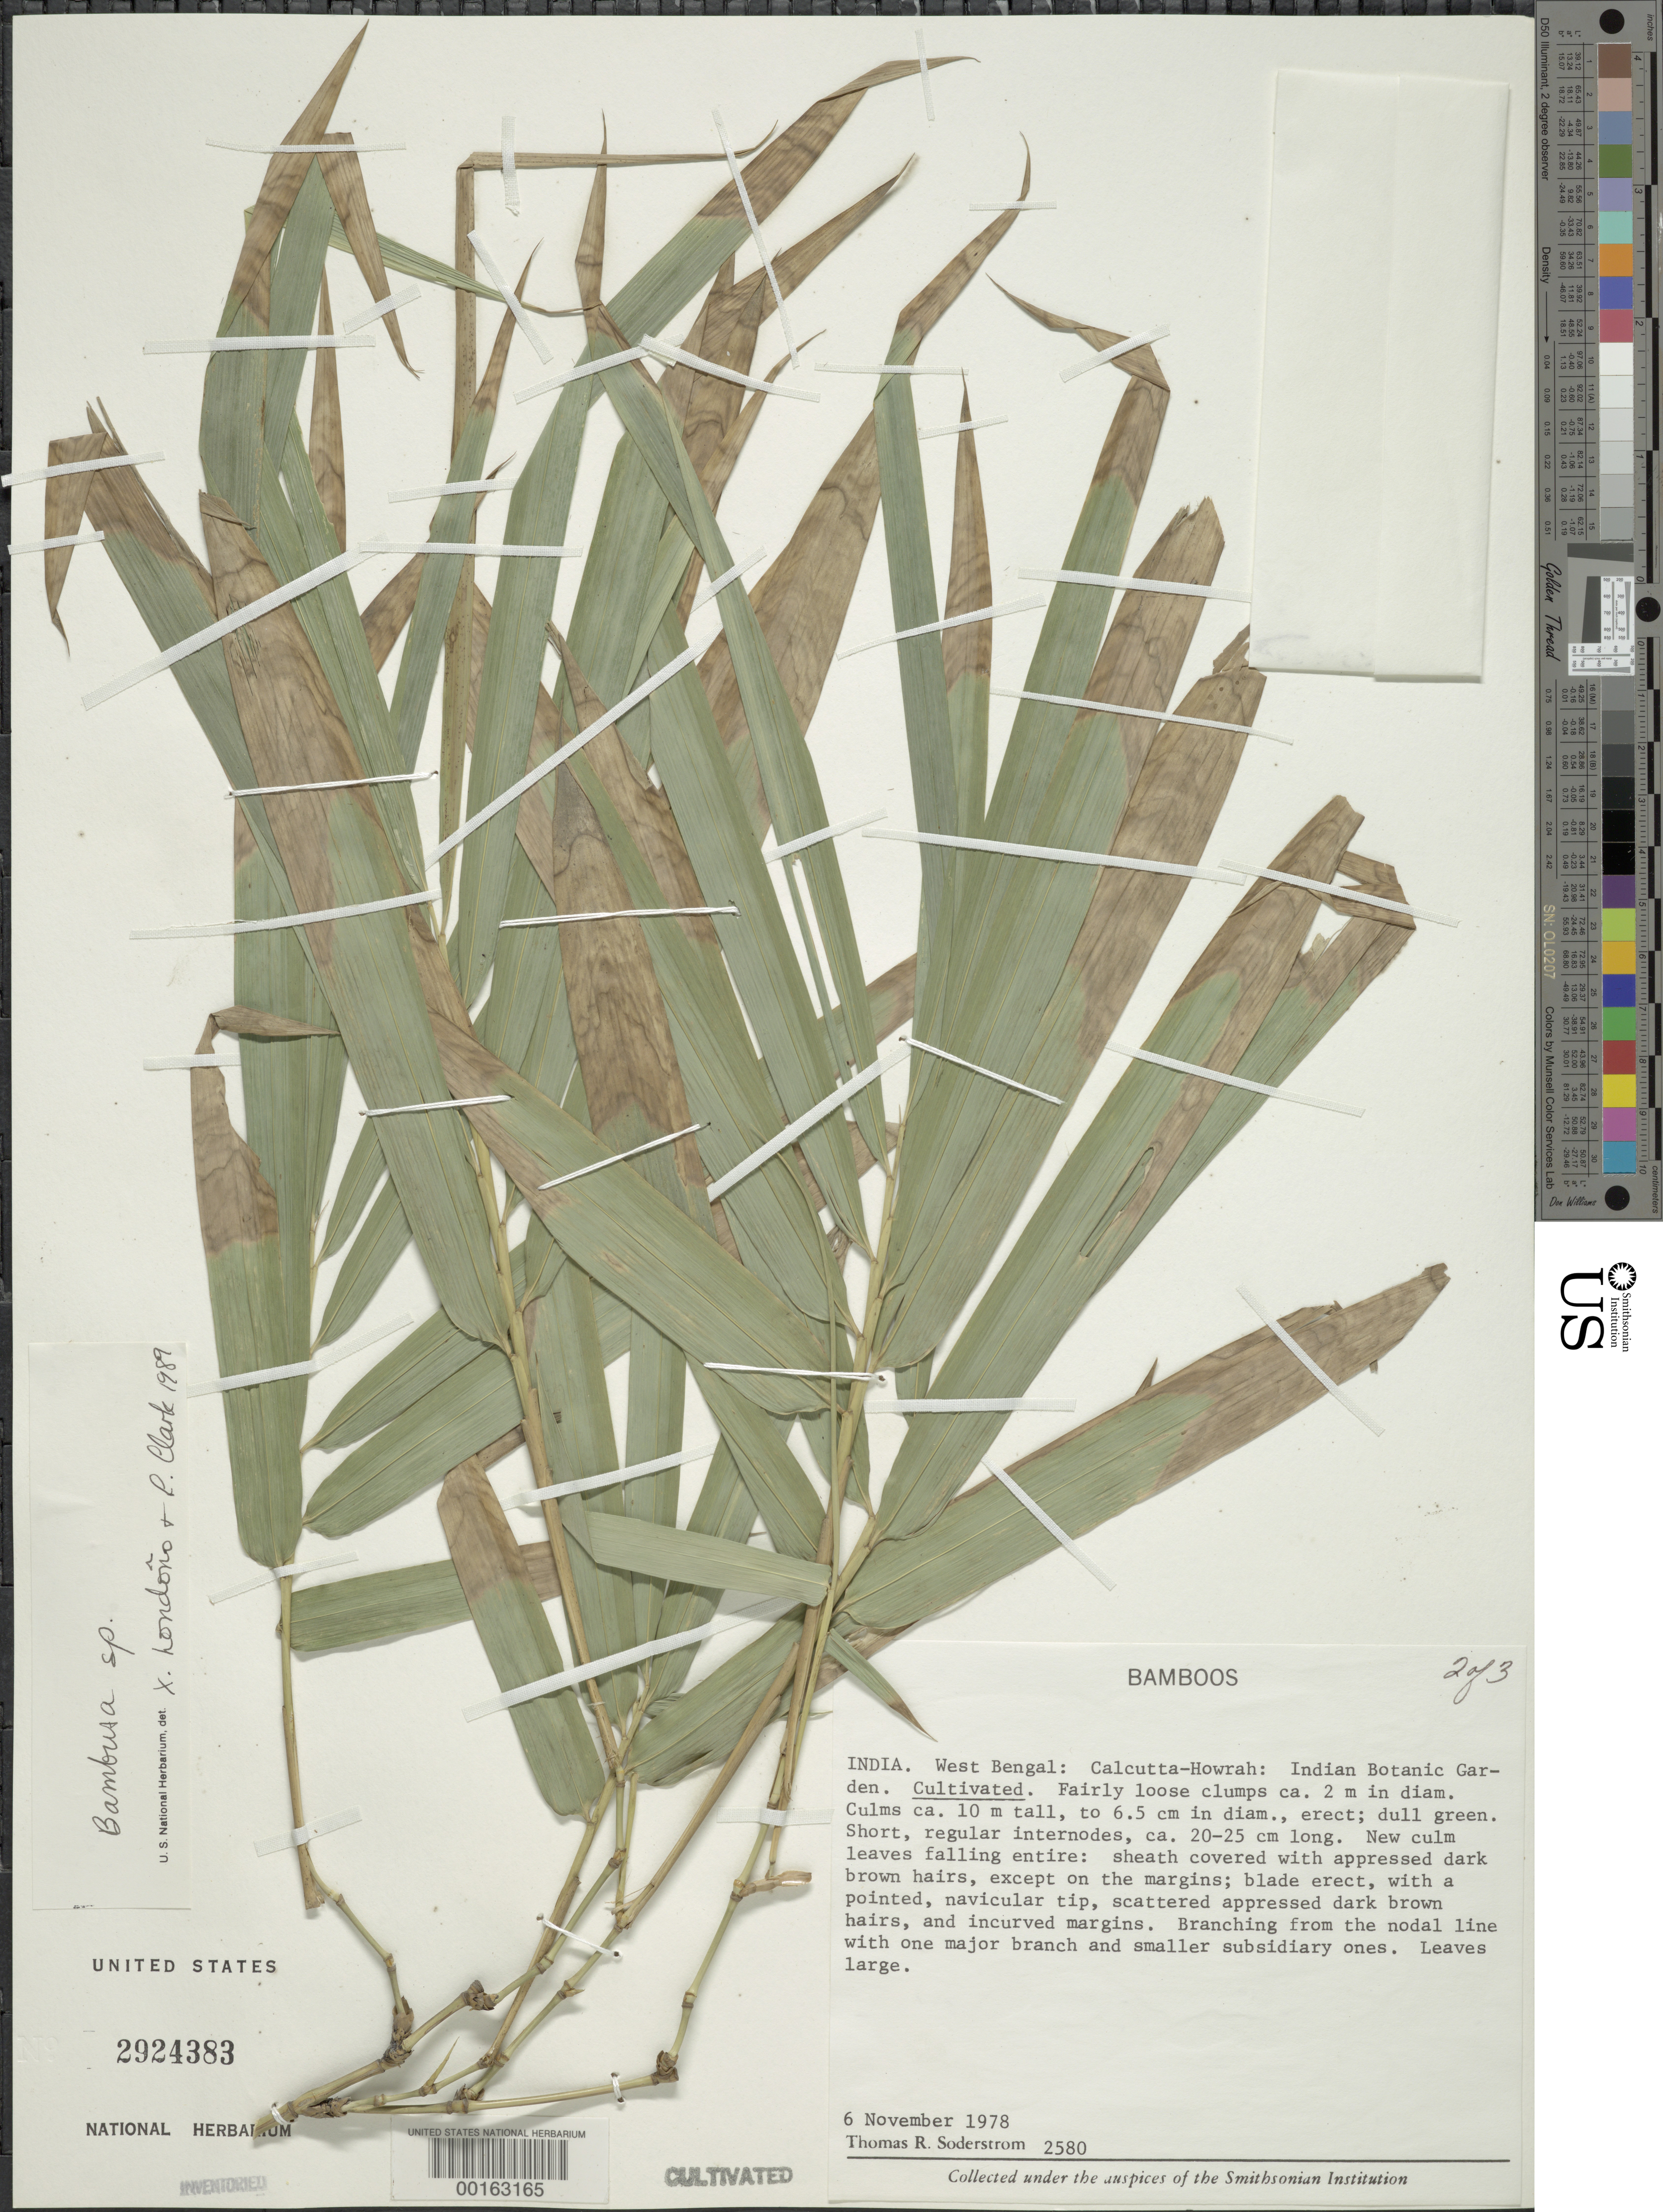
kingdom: Plantae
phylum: Tracheophyta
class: Liliopsida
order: Poales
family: Poaceae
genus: Bambusa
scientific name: Bambusa sp.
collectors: T. R. Soderstrom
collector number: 2580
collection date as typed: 06 Nov 1978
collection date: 1978-11-06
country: India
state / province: West Bengal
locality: Calcutta-Howrah, Indian Botanic Garden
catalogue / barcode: US 2924383